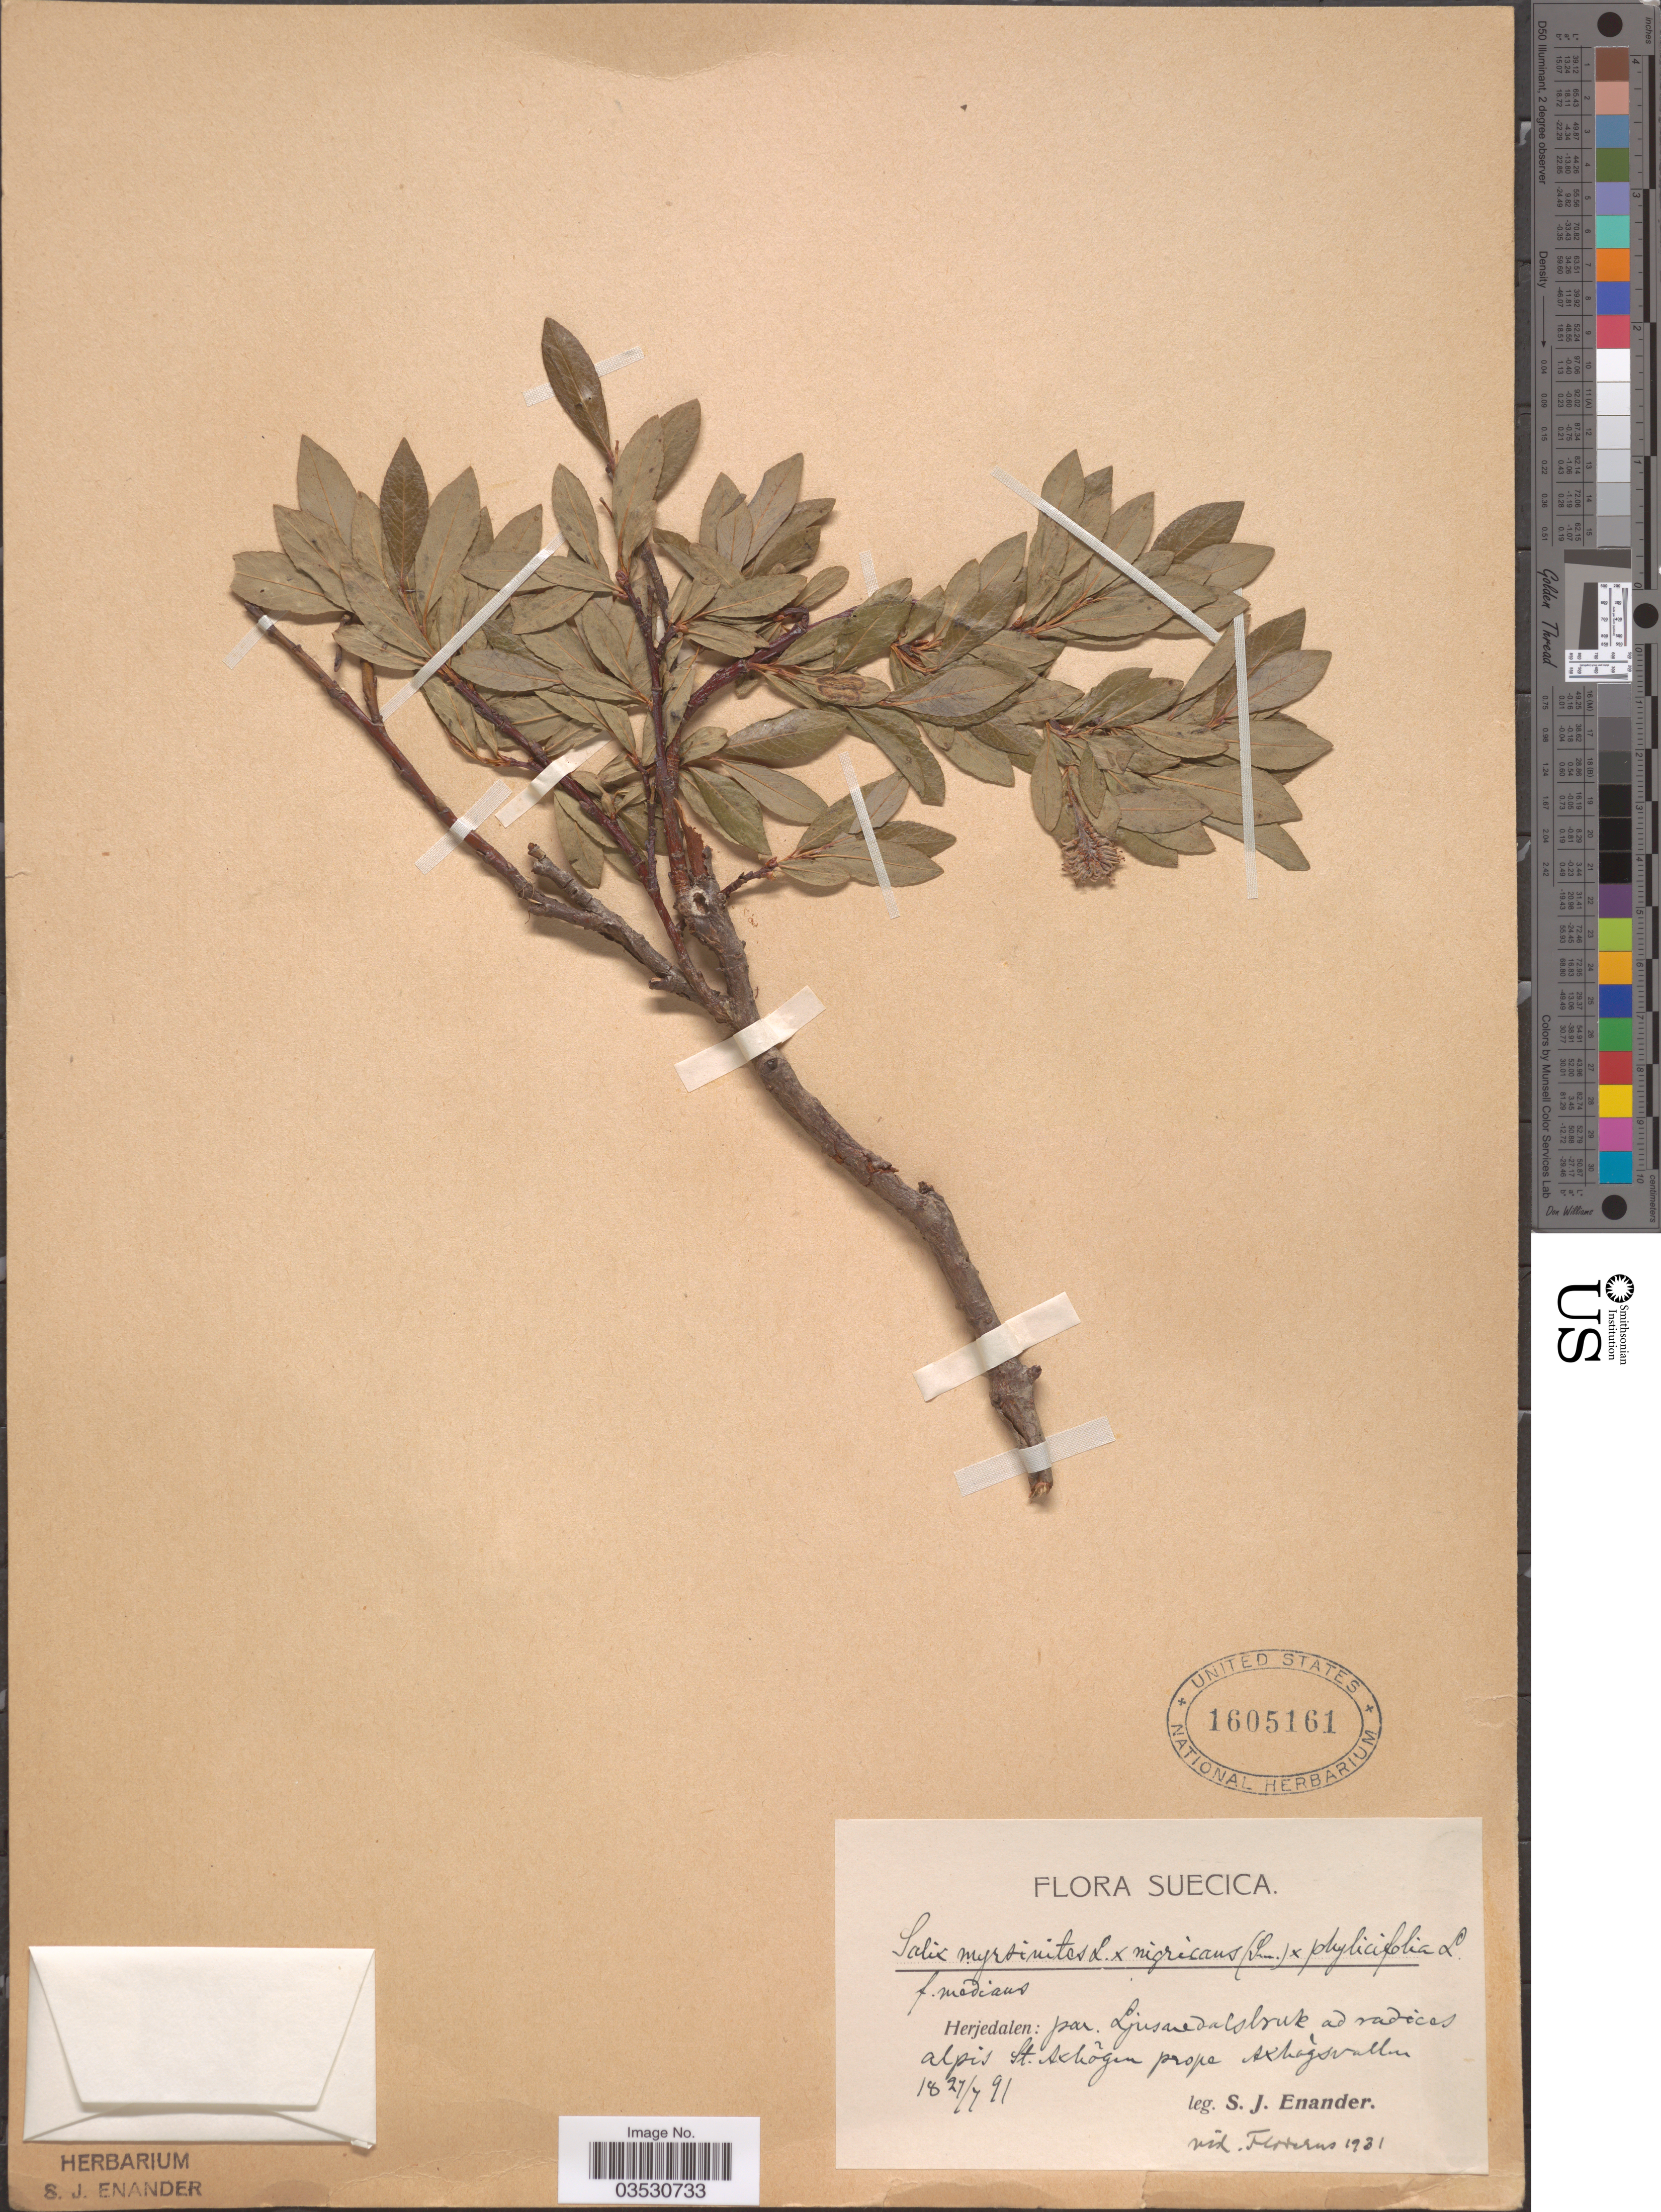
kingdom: Plantae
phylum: Tracheophyta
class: Magnoliopsida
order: Malpighiales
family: Salicaceae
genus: Salix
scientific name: Salix myrsinites x S. nigricans Sm. x S. phylicifolia f. medians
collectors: S. Enander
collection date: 1891-07-27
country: Sweden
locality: Suecica. Herjedalen: par. Ljusnedalsbruk ad radices alpis St. Axhôgen prope Axhògsvallen.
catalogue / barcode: US 1605161